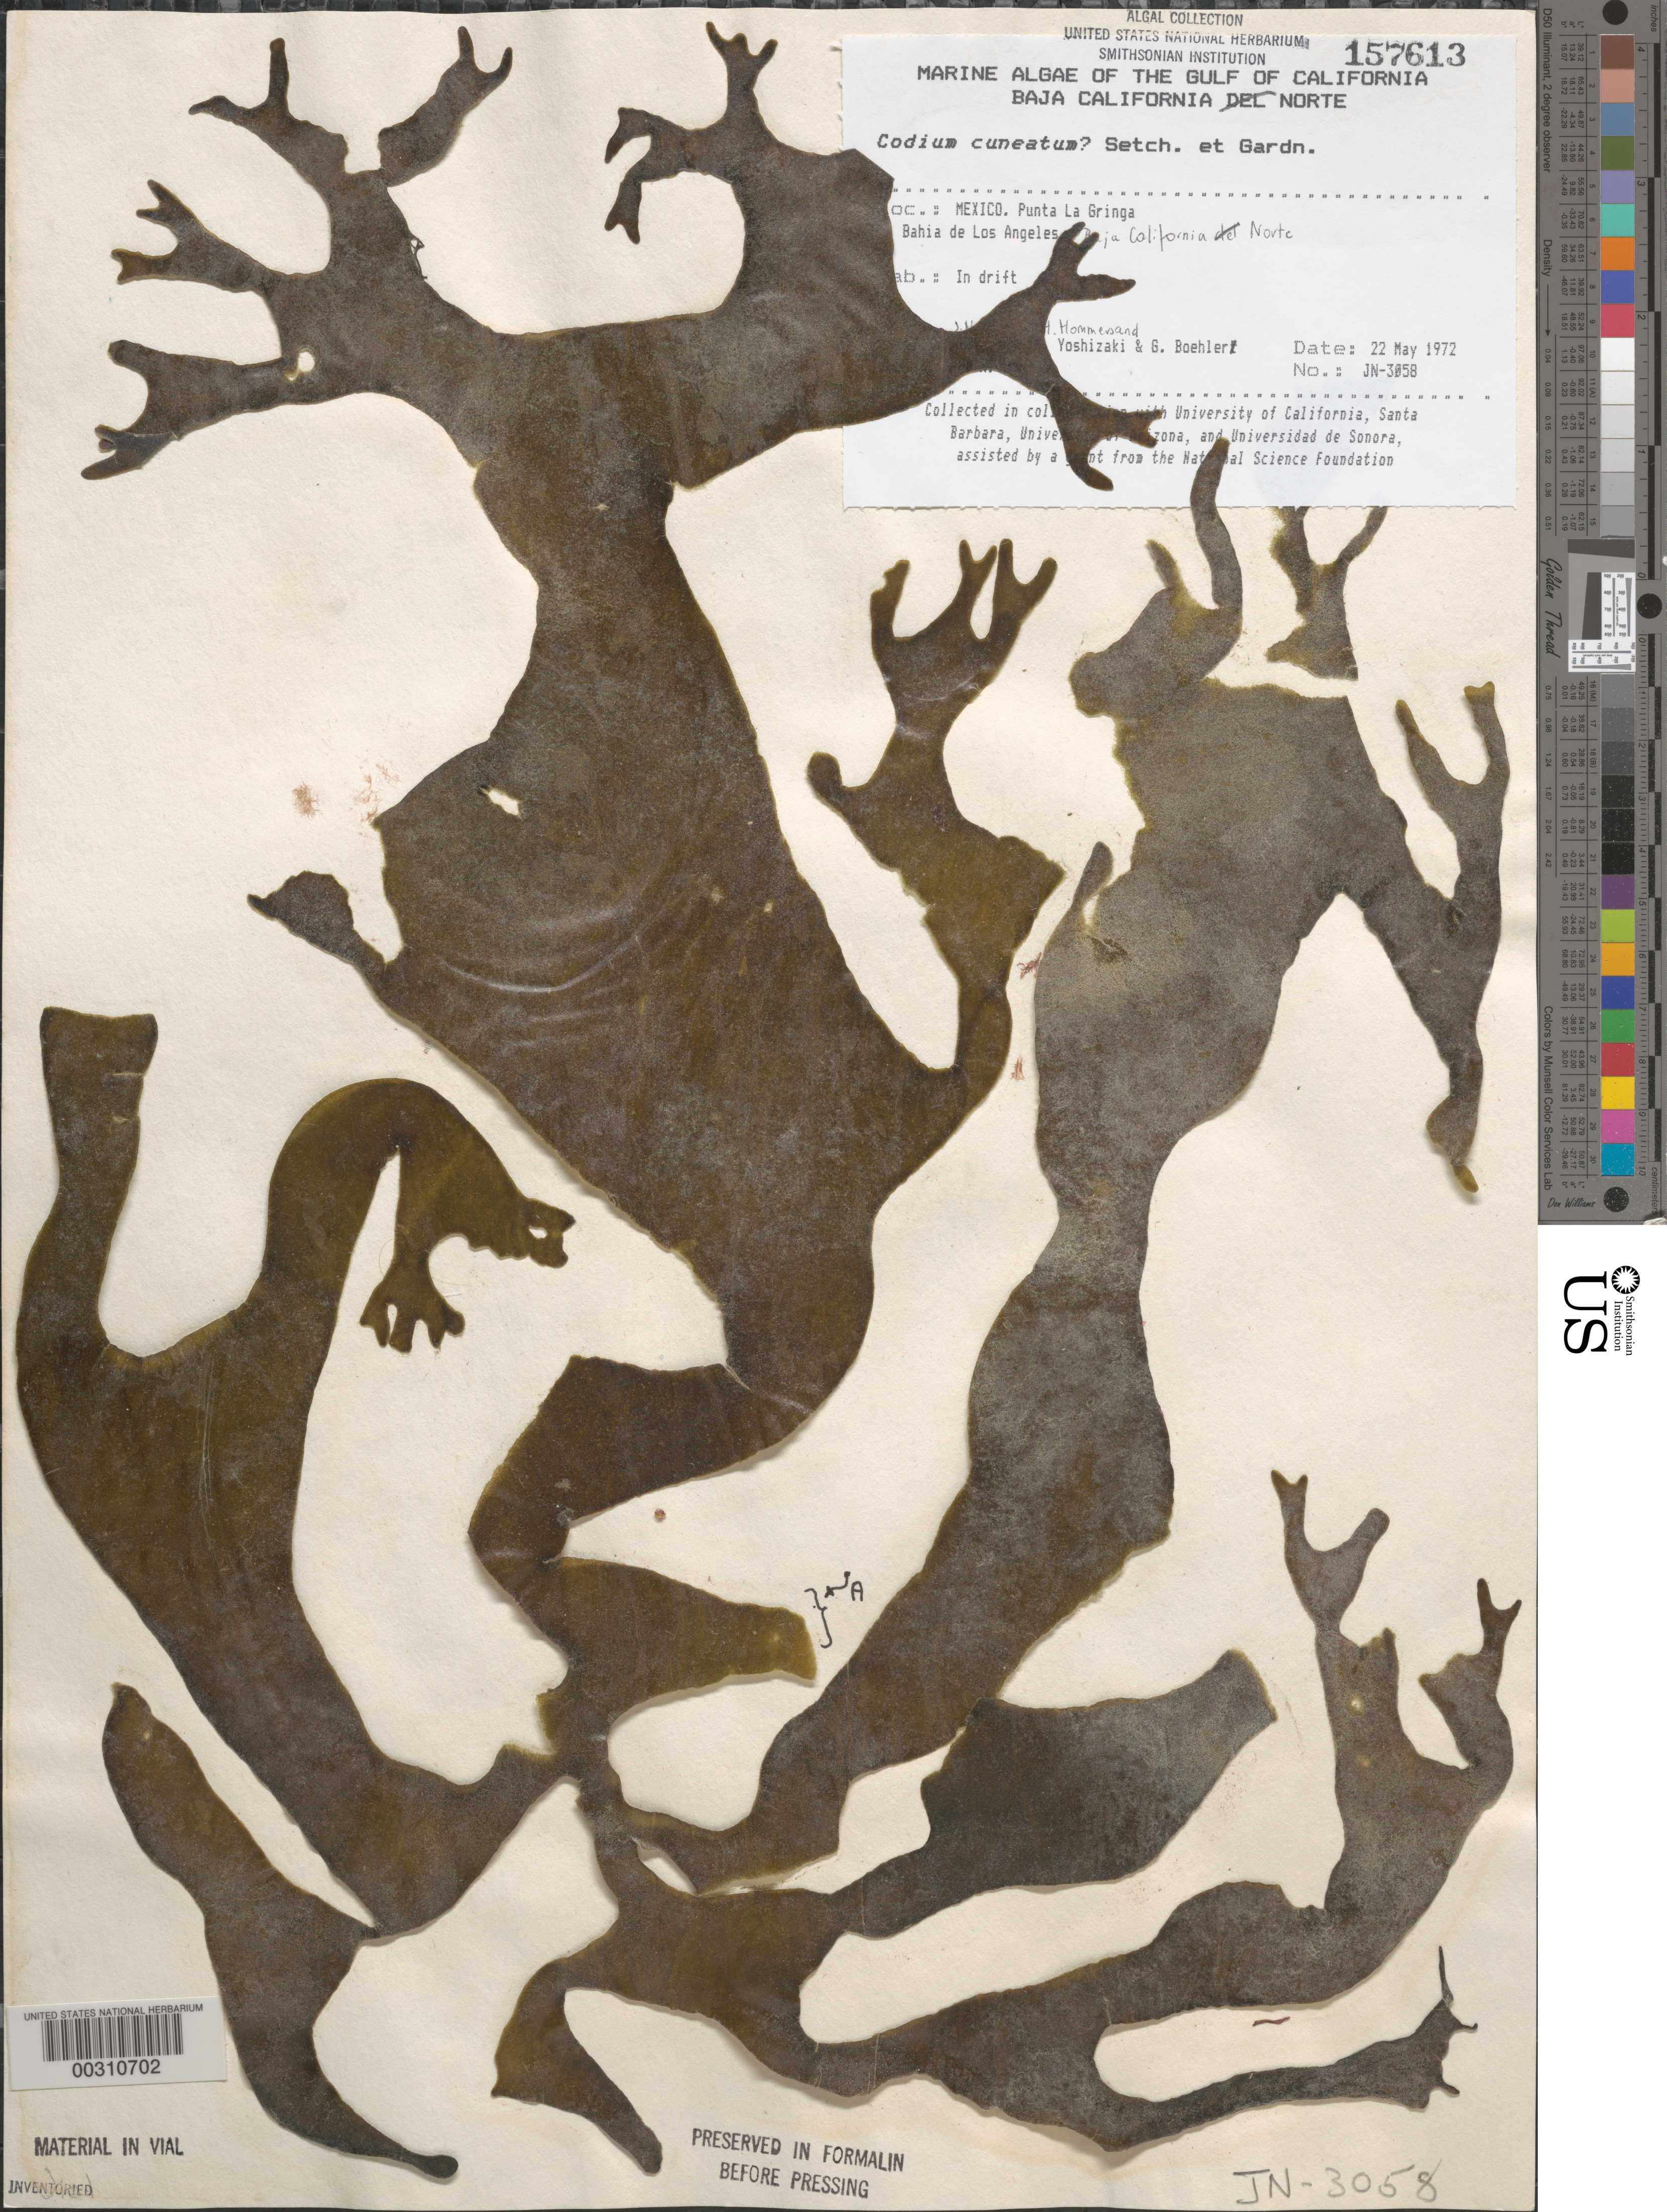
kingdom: Plantae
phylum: Chlorophyta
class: Ulvophyceae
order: Bryopsidales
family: Codiaceae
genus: Codium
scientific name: Codium simulans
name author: Setch. & N.L. Gardner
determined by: Algae name updating Project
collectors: J. N. Norris, M. H. Hommersand, M. Yoshizaki & G. Boehlert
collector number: JN-3058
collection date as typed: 22 May 1972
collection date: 1972-05-22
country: Mexico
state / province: Baja California Norte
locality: Punta La Gringa, Bahia de los Angeles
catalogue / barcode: US 157613